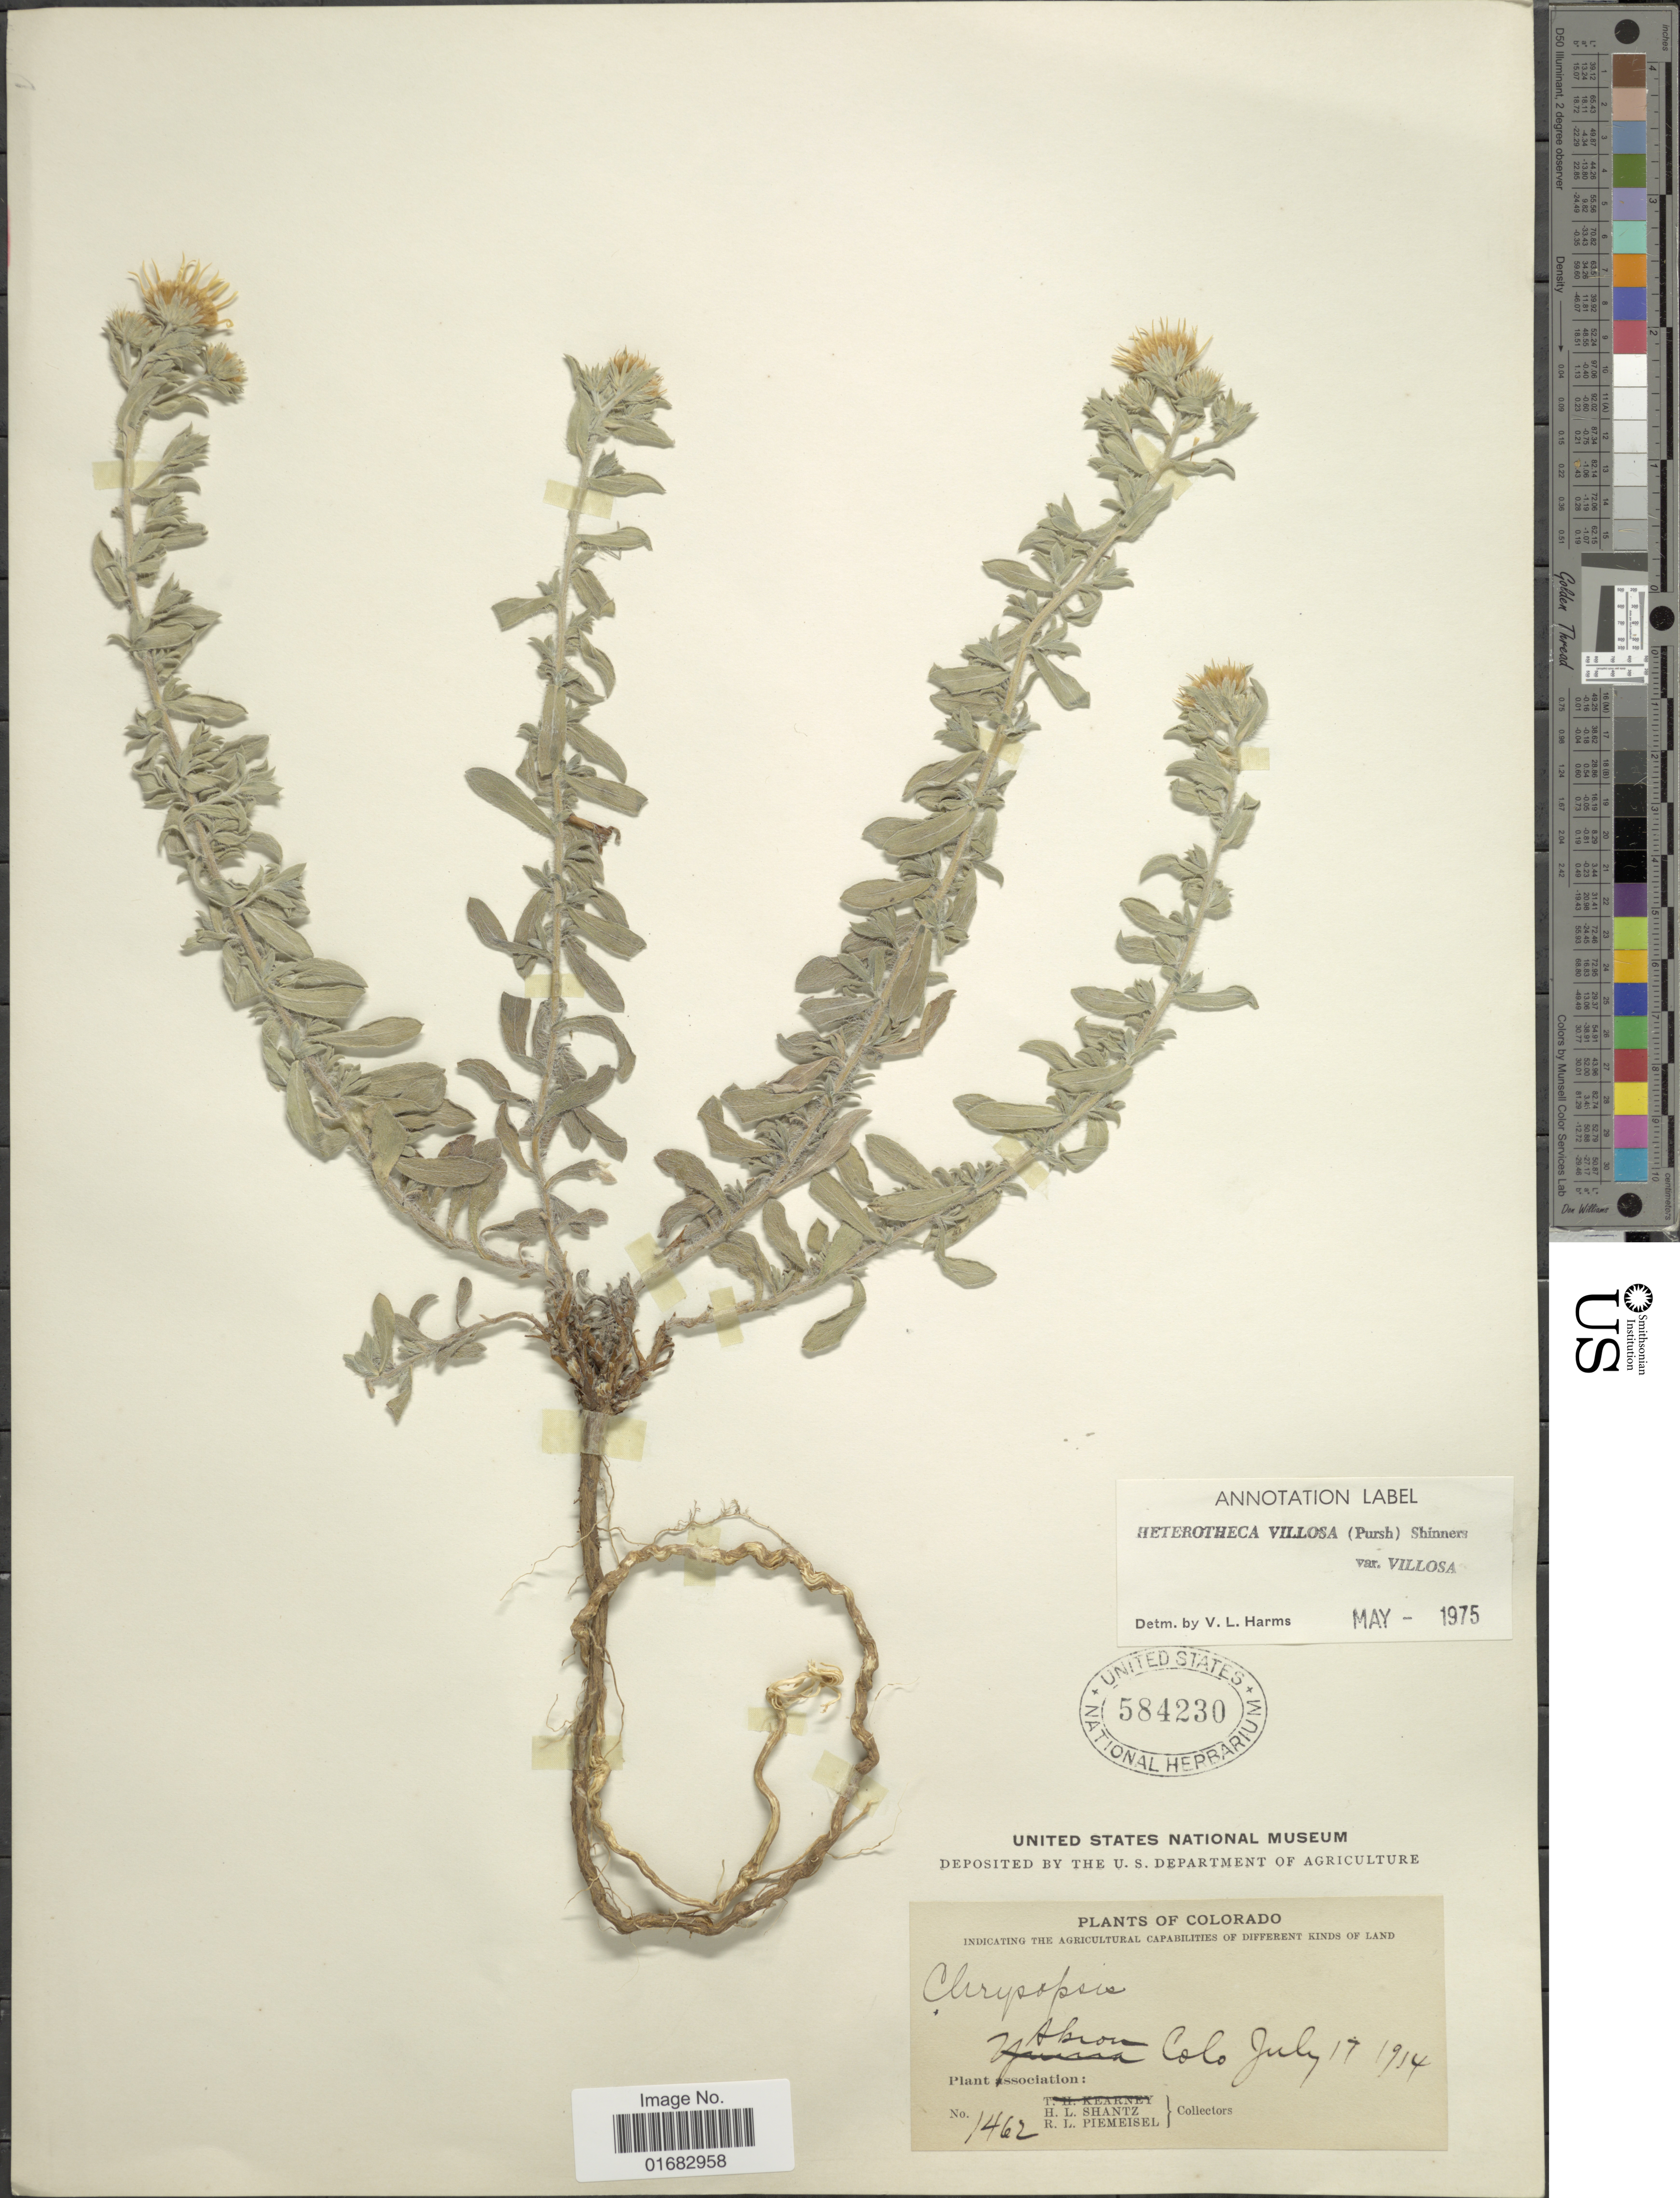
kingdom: Plantae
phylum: Tracheophyta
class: Magnoliopsida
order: Asterales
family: Asteraceae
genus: Heterotheca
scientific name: Heterotheca villosa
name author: (Pursh) Shinners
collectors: H. Shantz & R. L. Piemeisel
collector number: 1462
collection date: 1914-07-17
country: United States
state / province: Colorado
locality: Akron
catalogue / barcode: US 584230